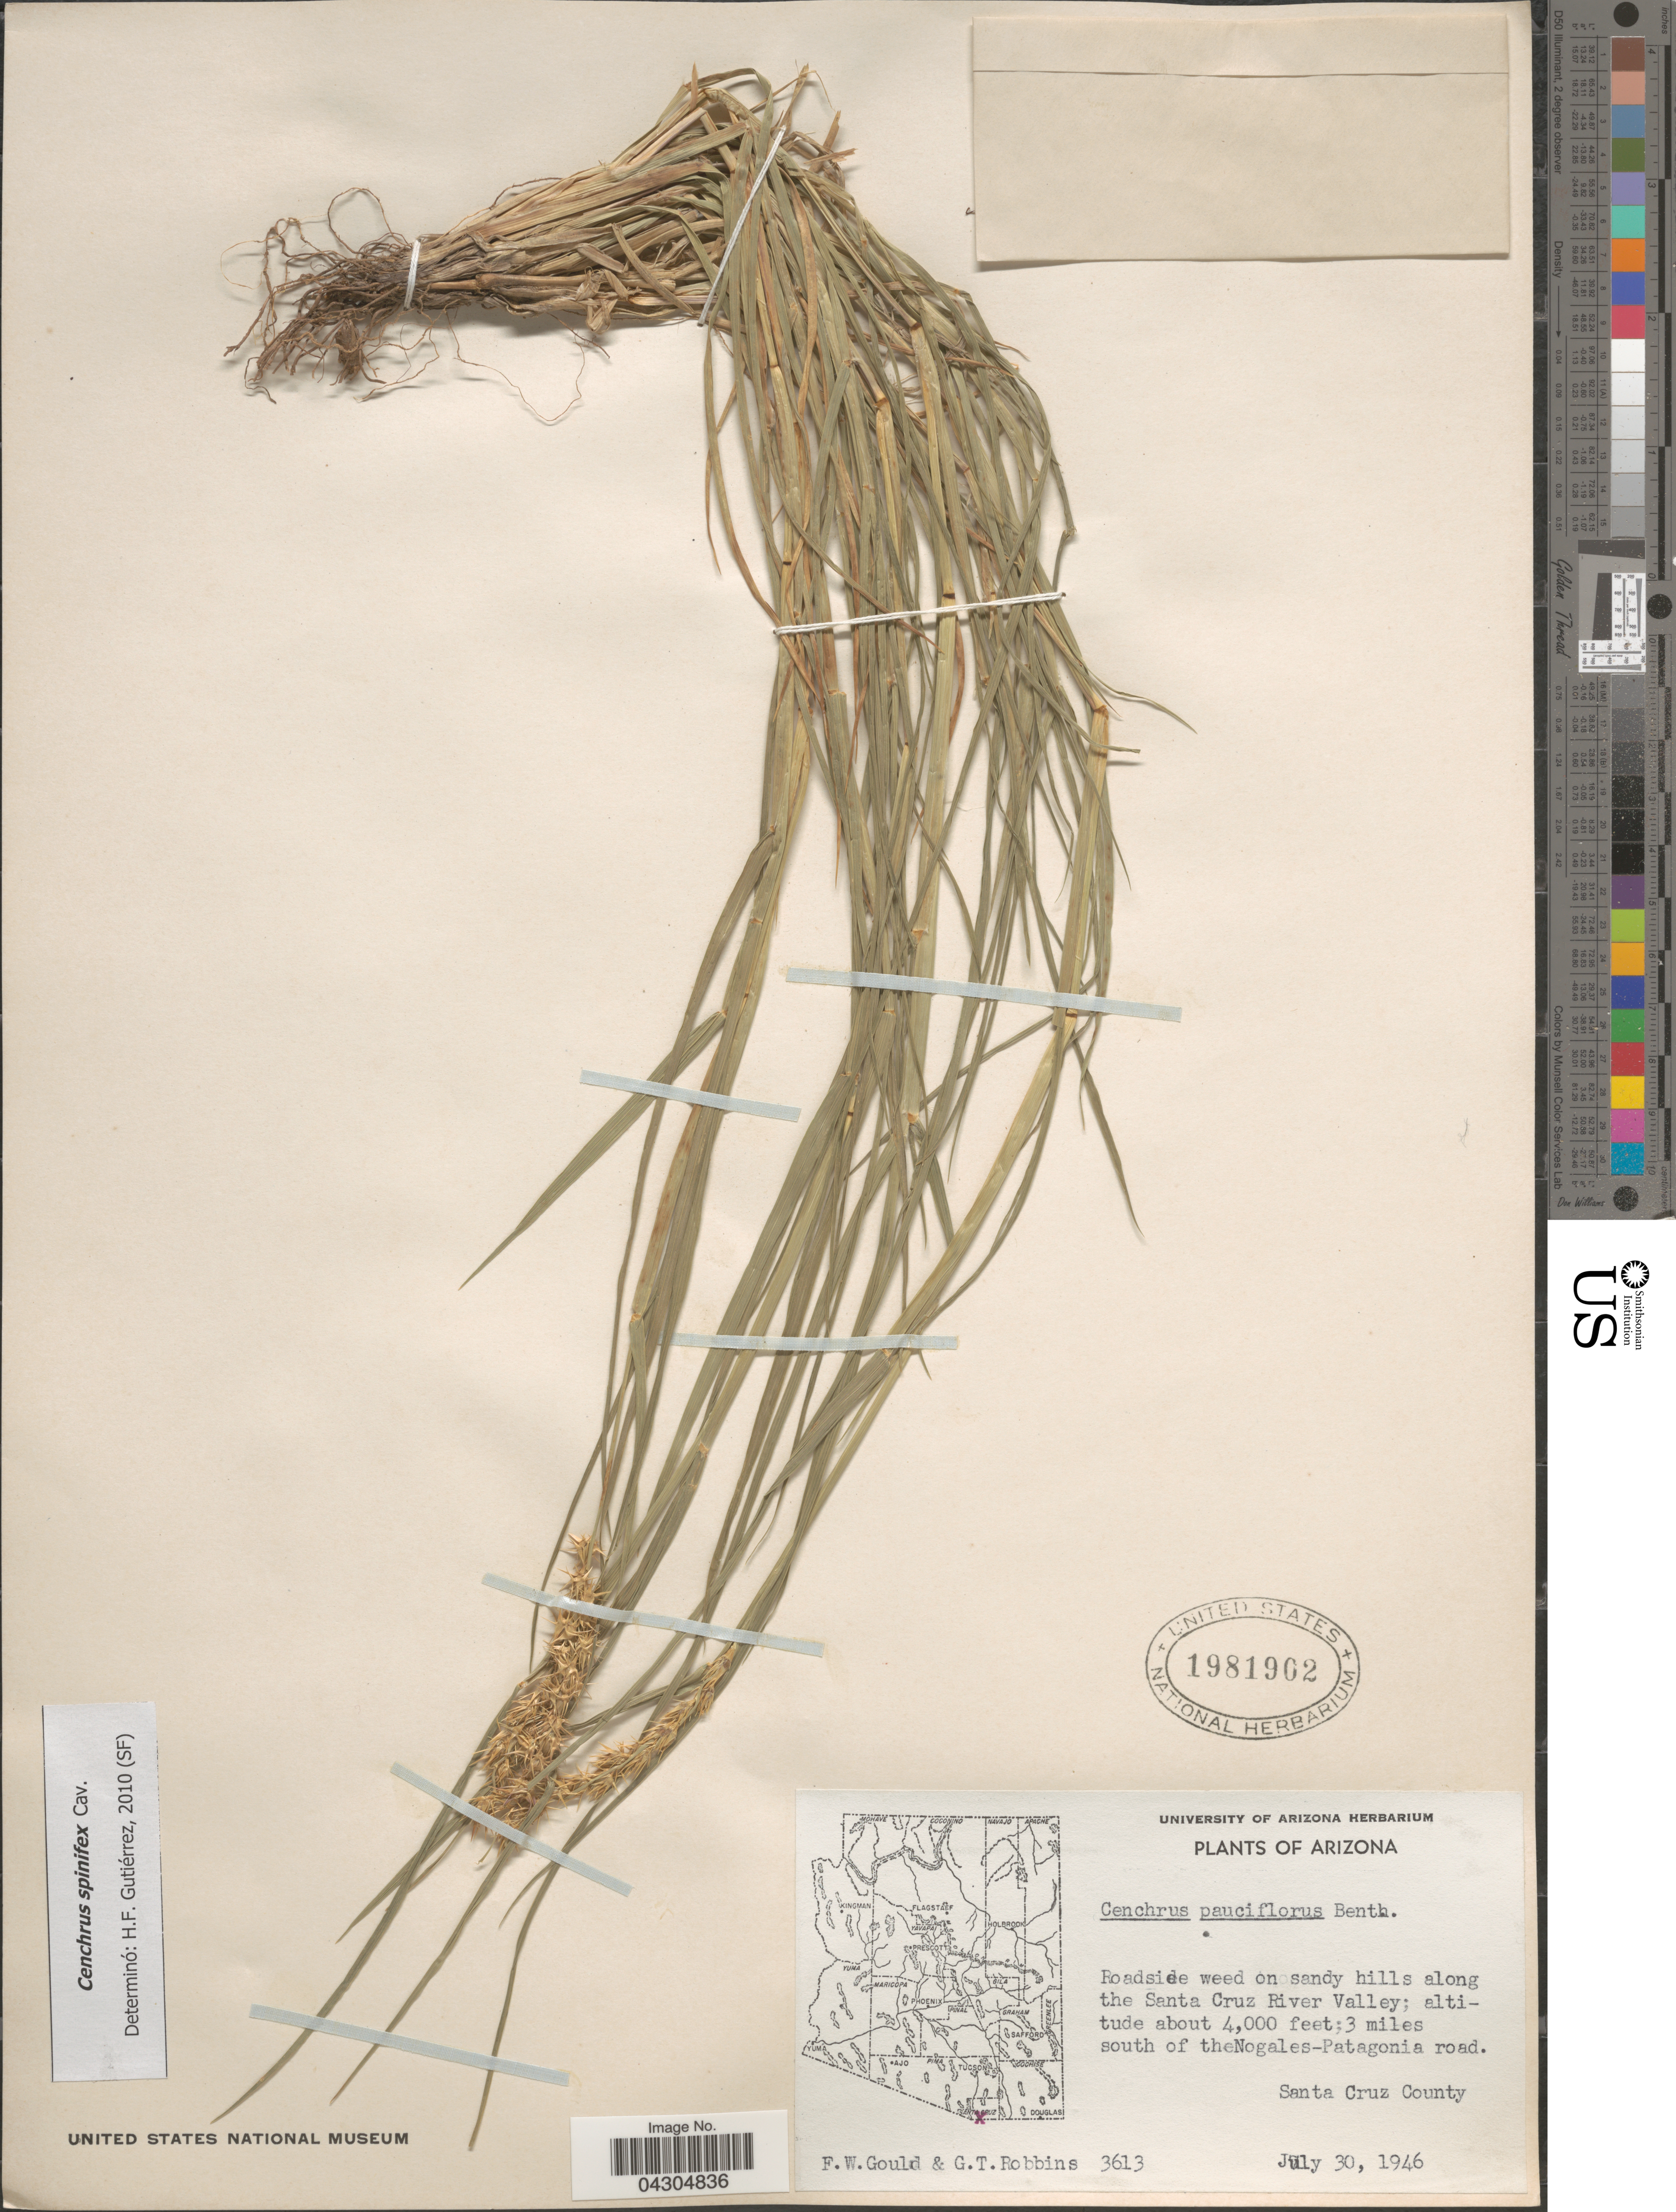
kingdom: Plantae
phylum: Tracheophyta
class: Liliopsida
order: Poales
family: Poaceae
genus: Cenchrus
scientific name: Cenchrus spinifex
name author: Cav.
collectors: F. W. Gould & G. T. Robbins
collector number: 3613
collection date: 1946-07-30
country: United States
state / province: Arizona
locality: Roadside weed on sandy hills along the Santa Cruz River Valley; 3 miles south of the Nogales-Patagonia road. Santa Cruz County.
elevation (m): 1219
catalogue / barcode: US 1981902